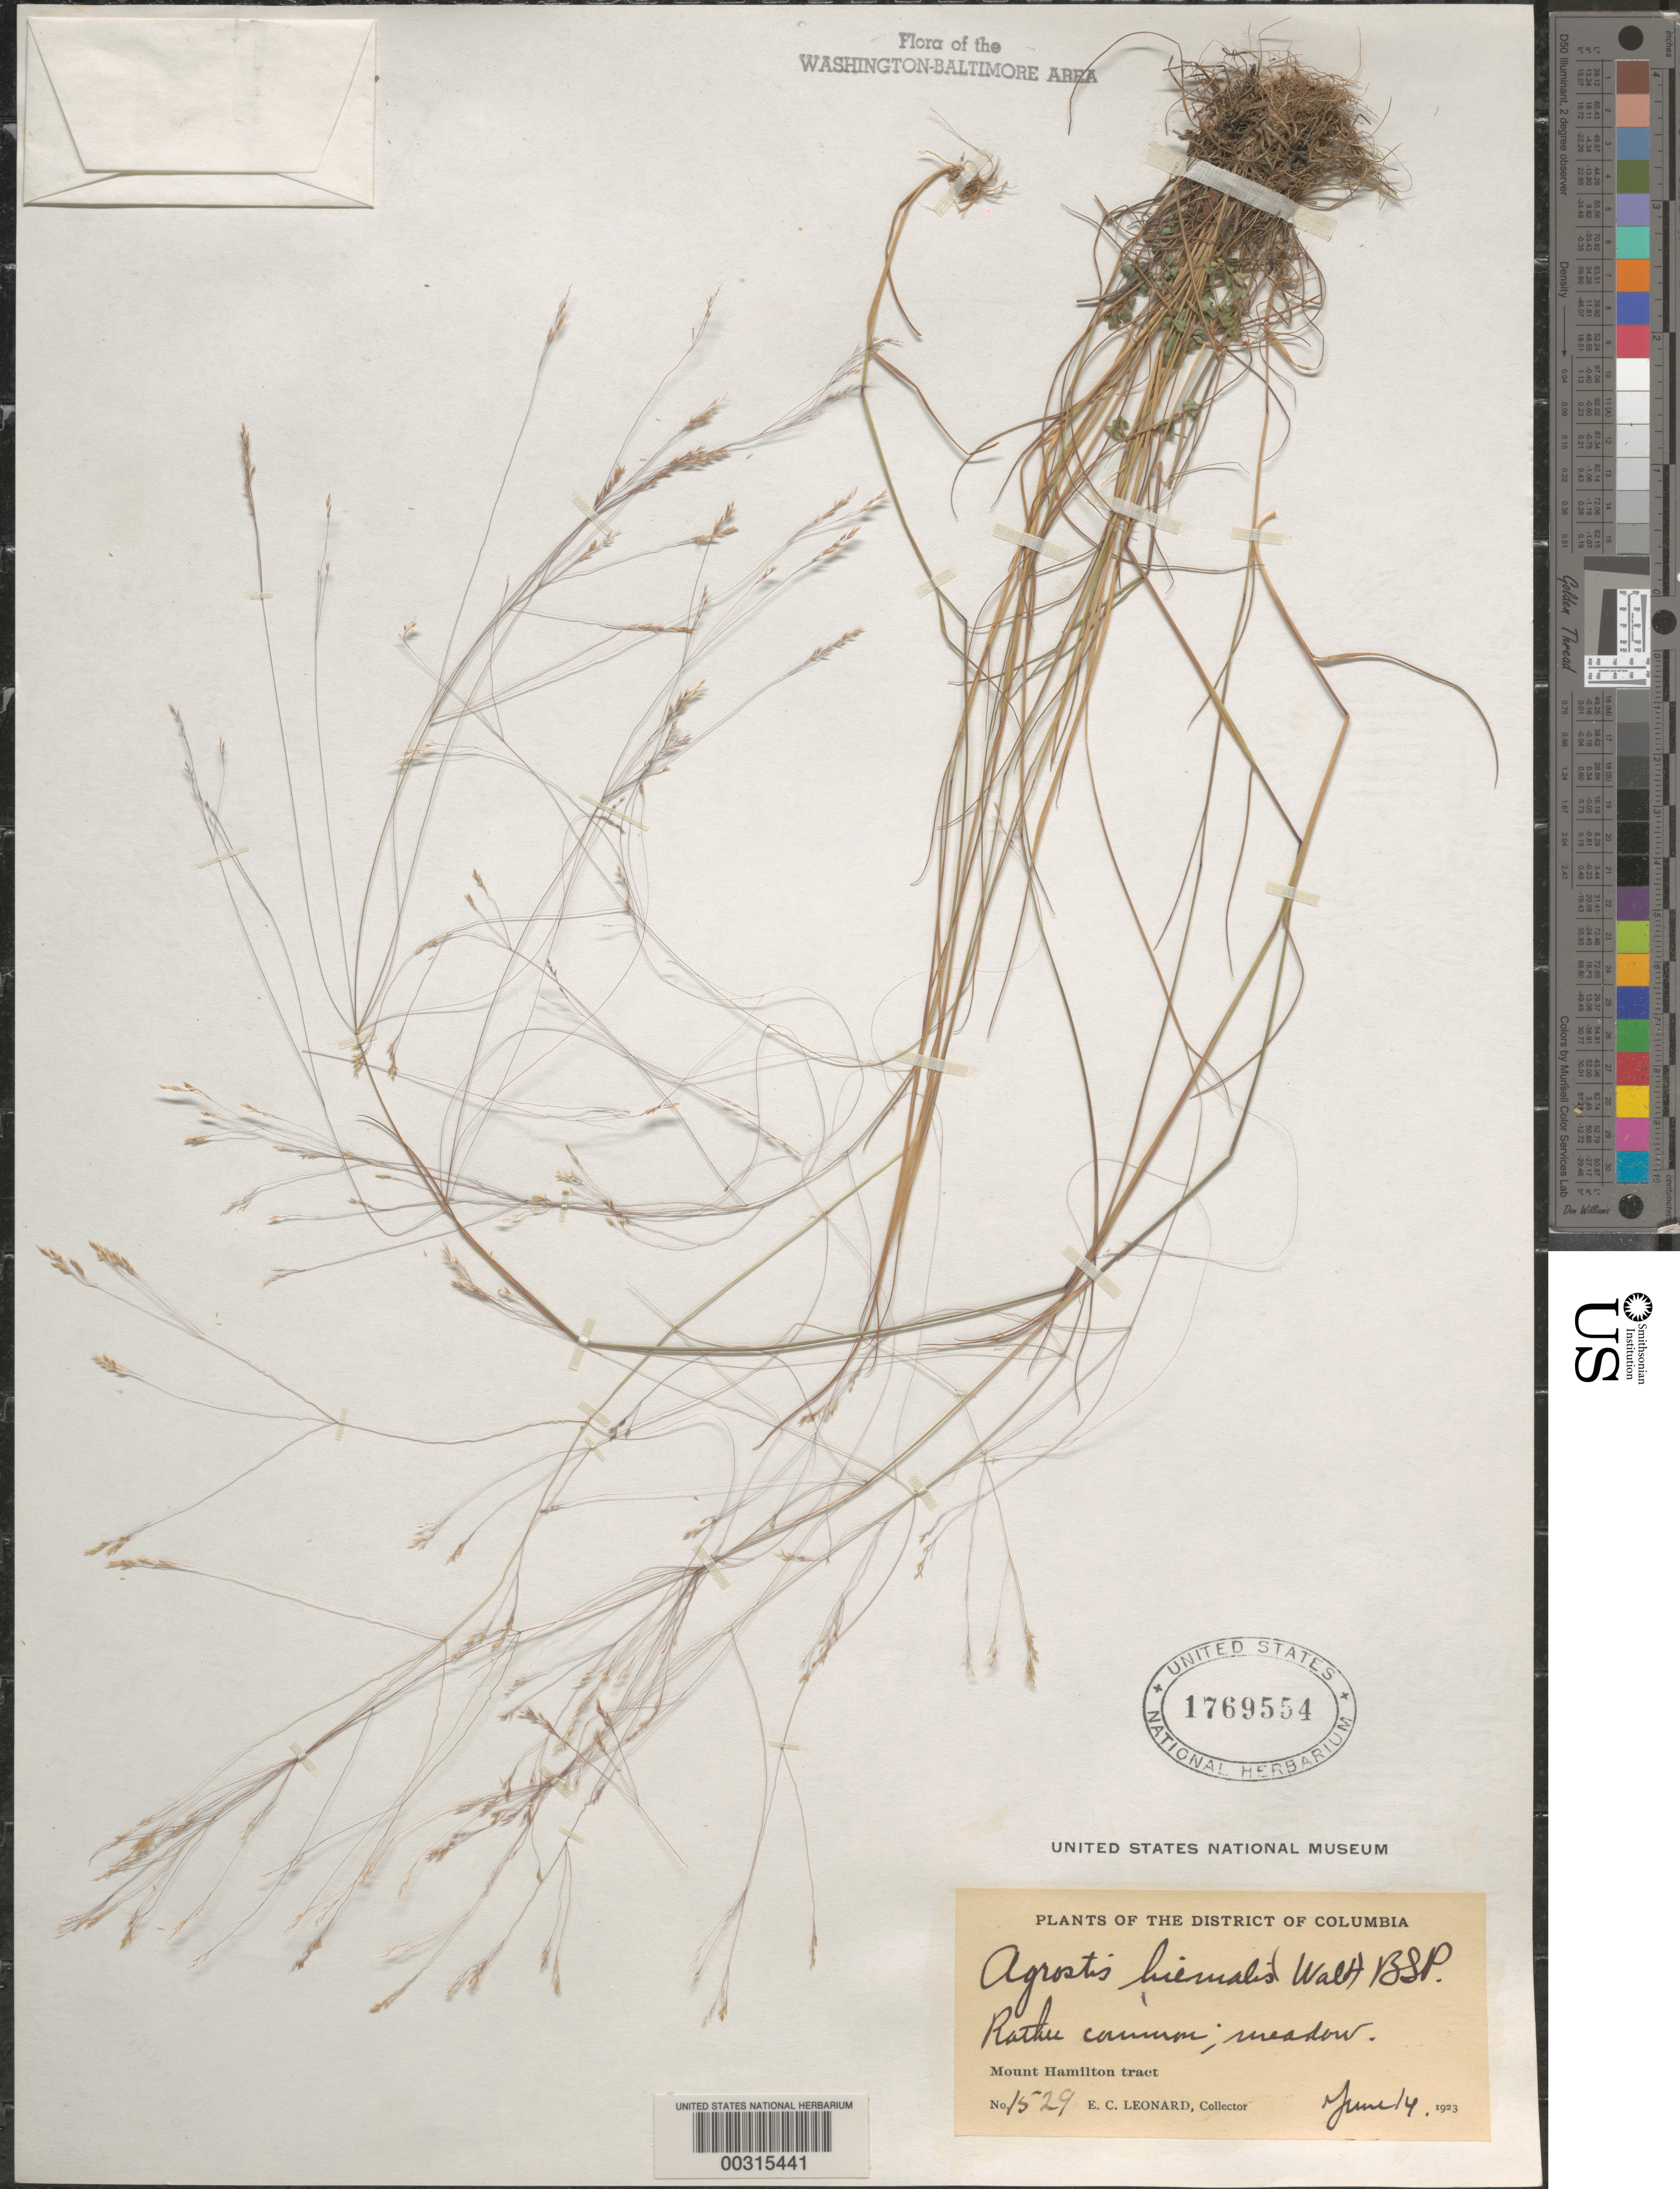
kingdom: Plantae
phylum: Tracheophyta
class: Liliopsida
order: Poales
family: Poaceae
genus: Agrostis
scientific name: Agrostis hyemalis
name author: (Walter) Britton et al.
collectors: E. C. Leonard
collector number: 1529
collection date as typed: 14 Jun 1923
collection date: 1923-06-14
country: United States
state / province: District of Columbia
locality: Mount Hamilton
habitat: Meadow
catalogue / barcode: US 1769554